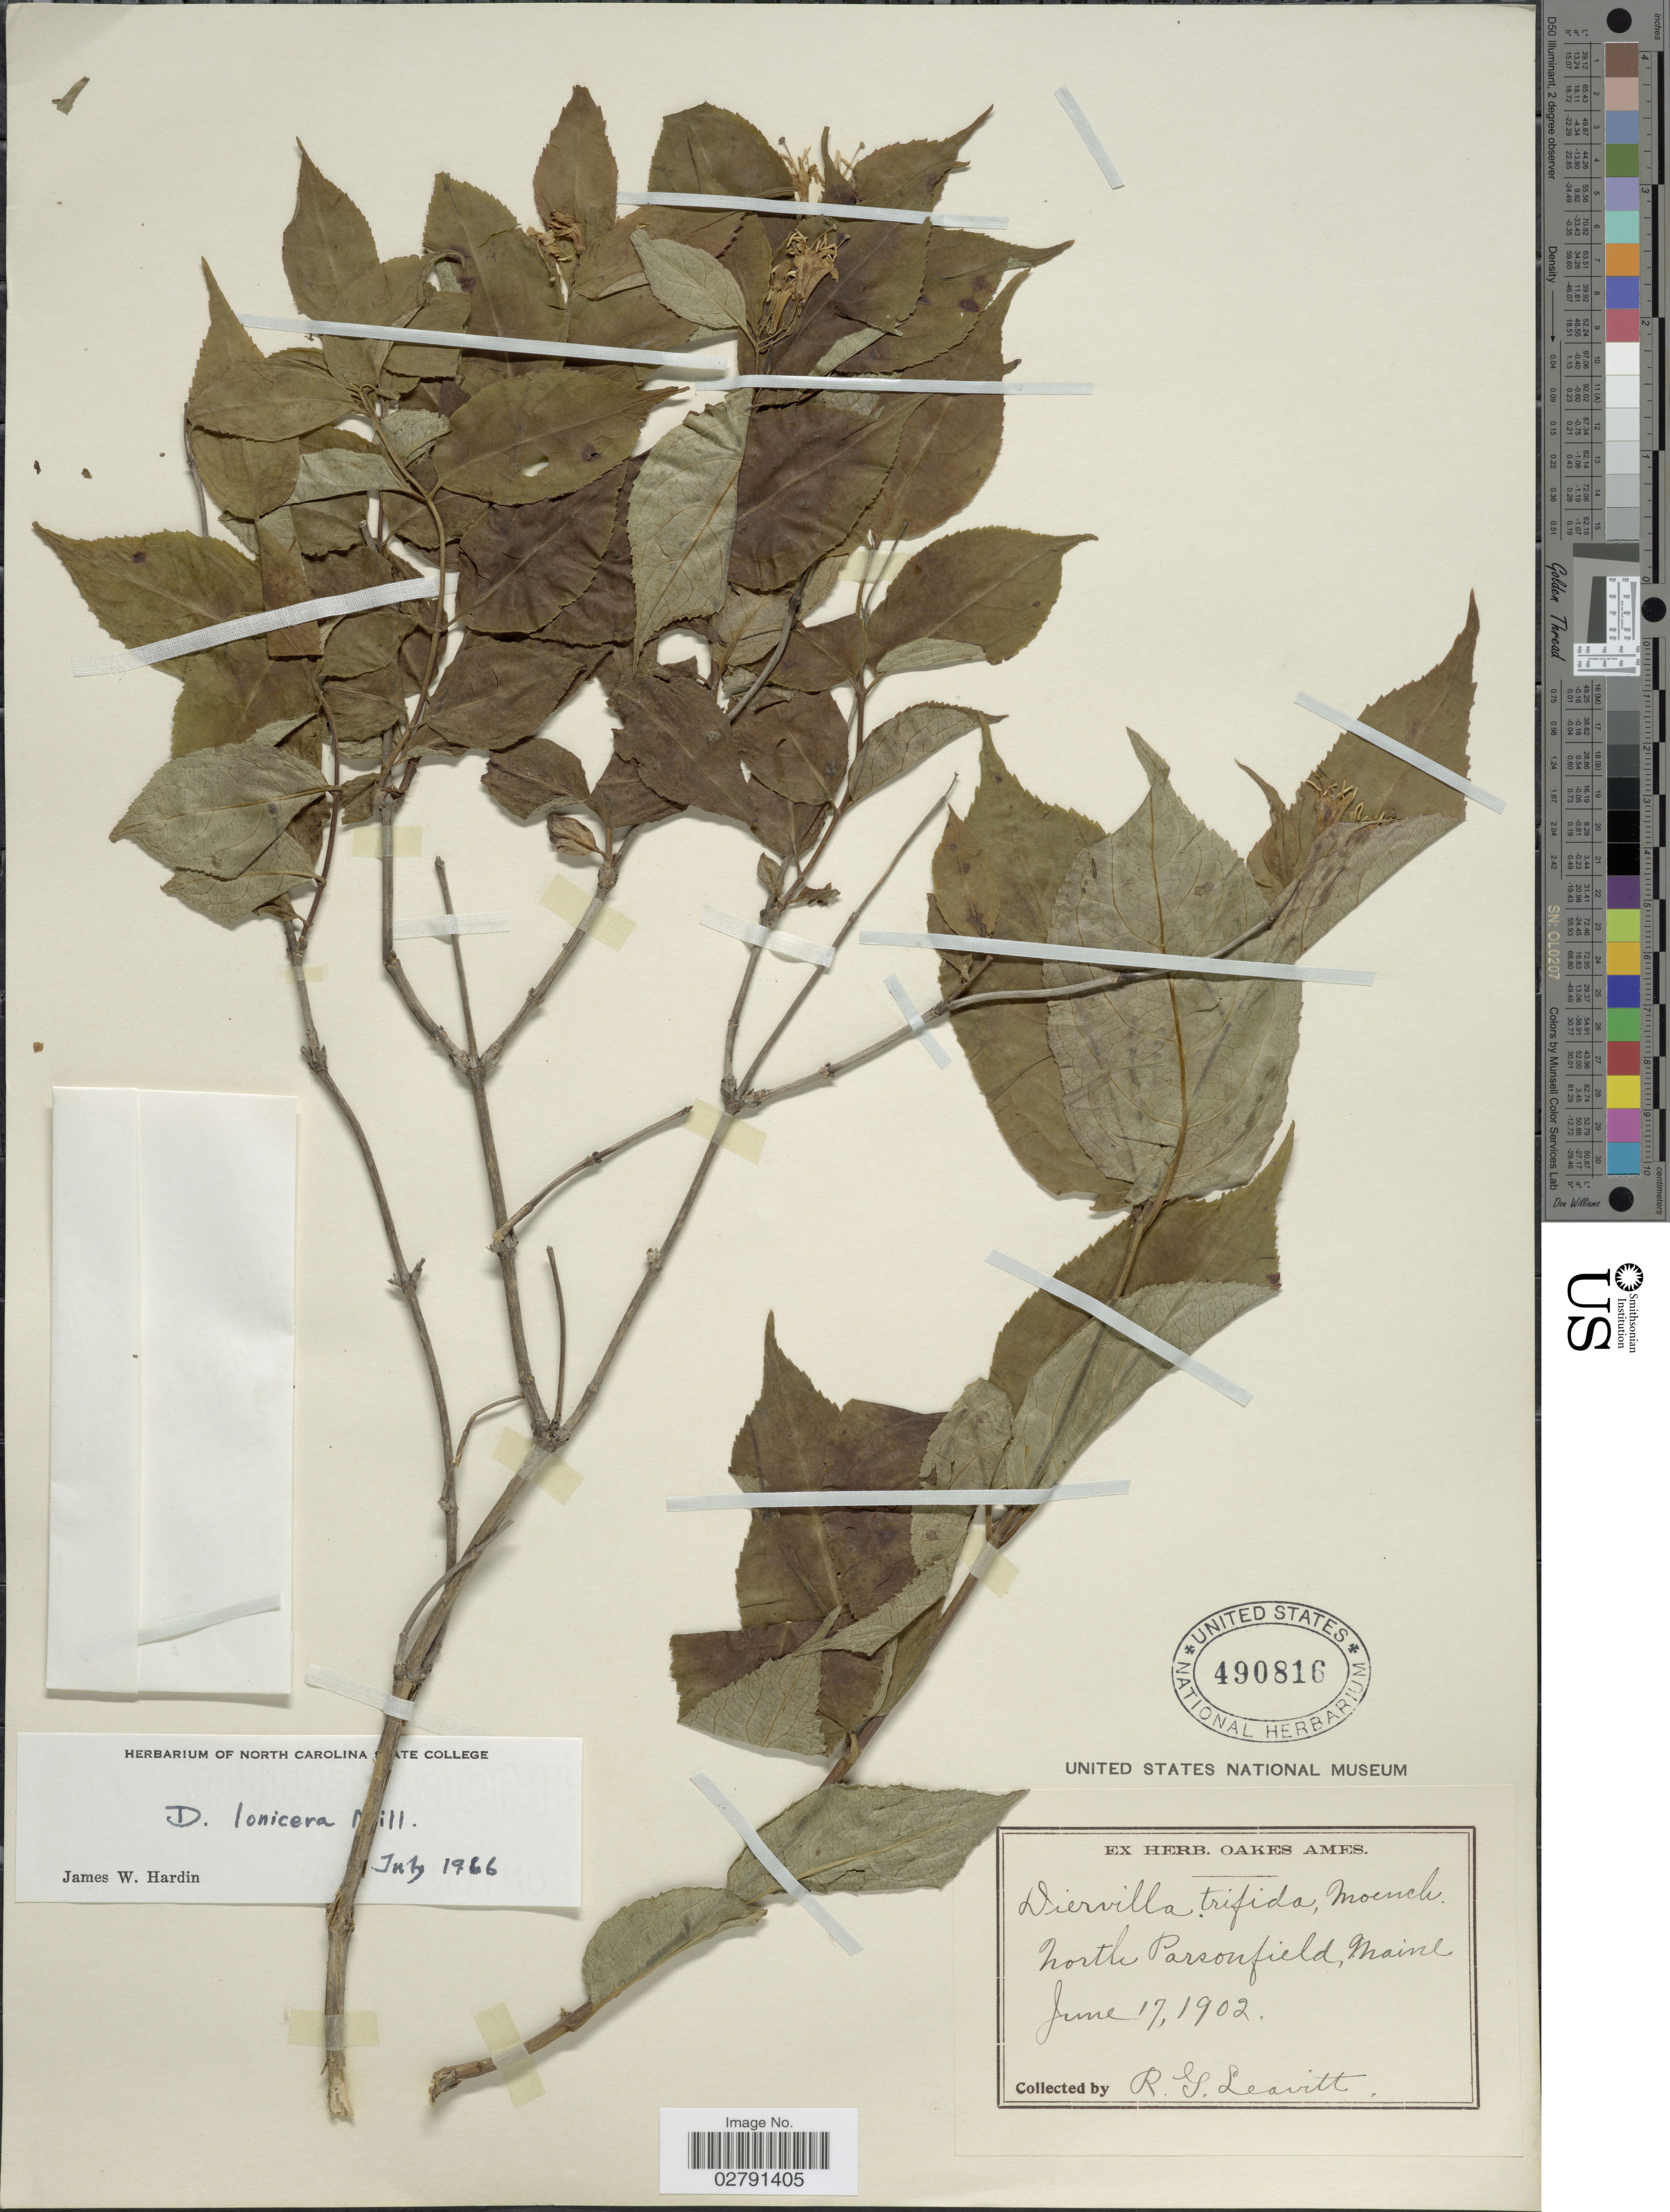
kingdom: Plantae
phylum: Tracheophyta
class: Magnoliopsida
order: Dipsacales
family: Caprifoliaceae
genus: Diervilla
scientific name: Diervilla lonicera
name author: Mill.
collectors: R. G. Leavitt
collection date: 1902-06-17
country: United States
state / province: Maine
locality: North Parsonfield.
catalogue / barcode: US 490816